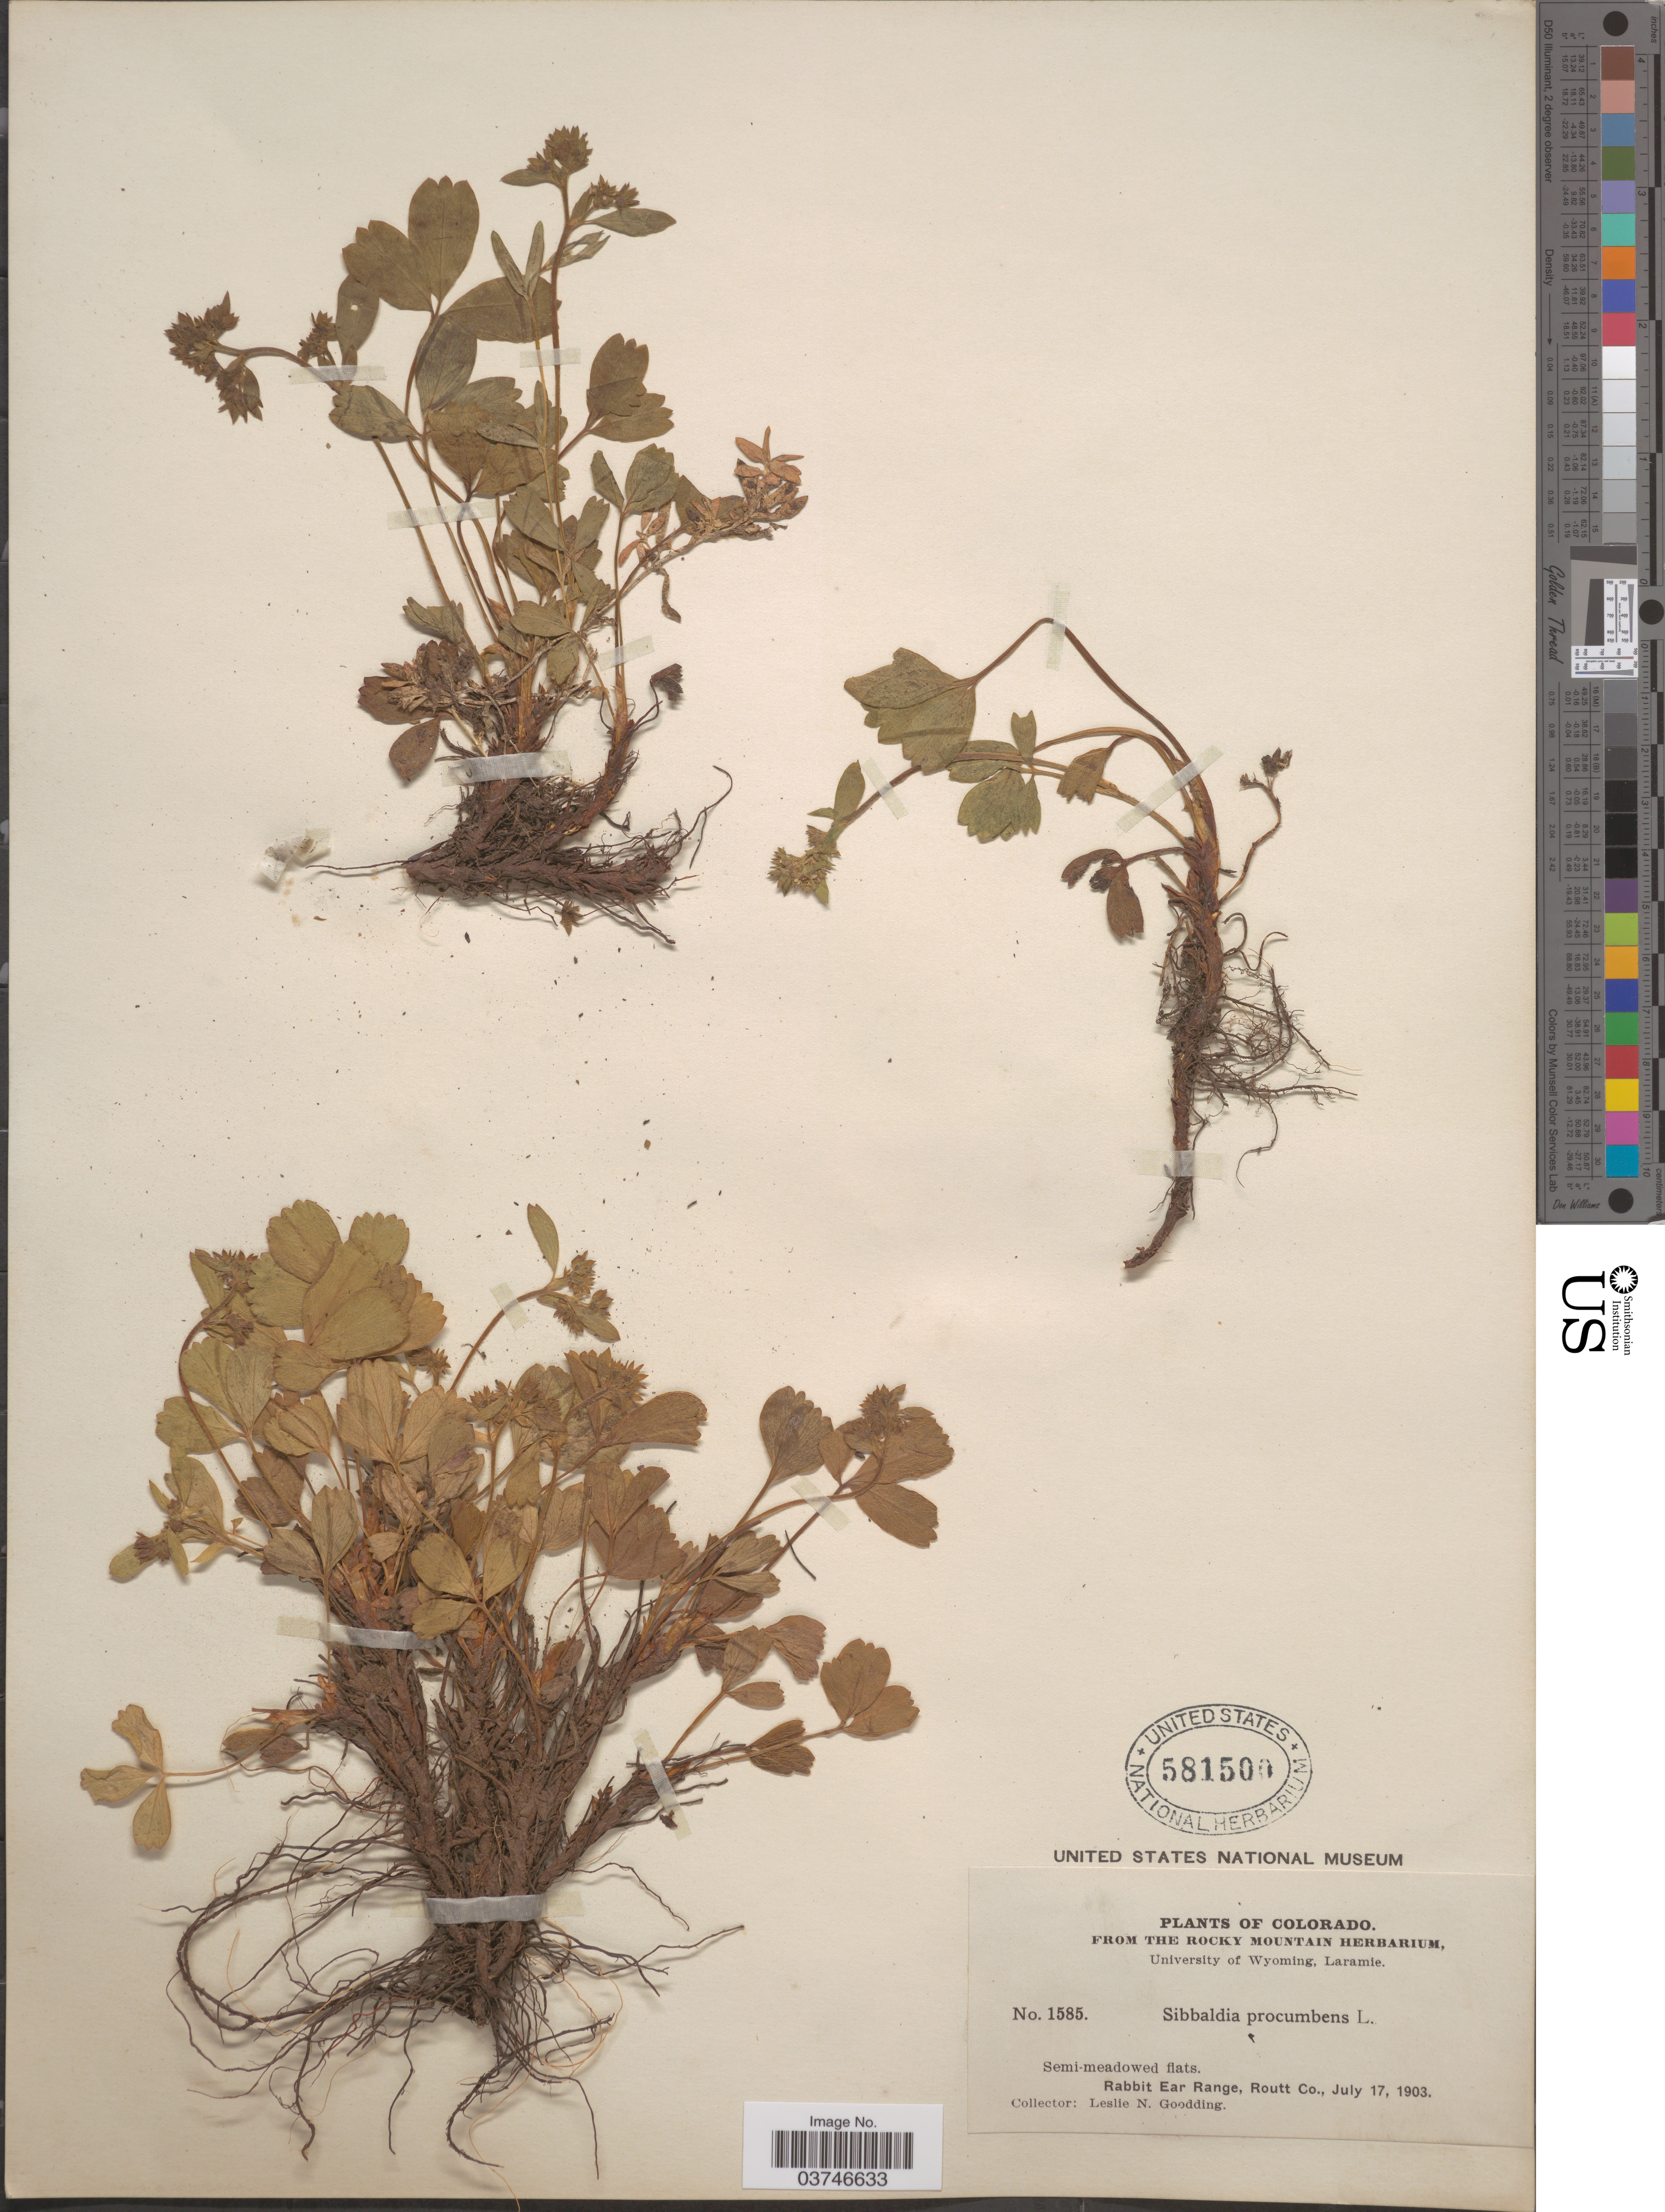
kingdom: Plantae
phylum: Tracheophyta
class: Magnoliopsida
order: Rosales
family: Rosaceae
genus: Sibbaldia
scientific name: Sibbaldia procumbens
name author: L.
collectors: L. N. Goodding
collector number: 1585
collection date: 1903-07-17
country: United States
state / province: Colorado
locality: Rabbit Ear Range, Routt Co.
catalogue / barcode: US 581500